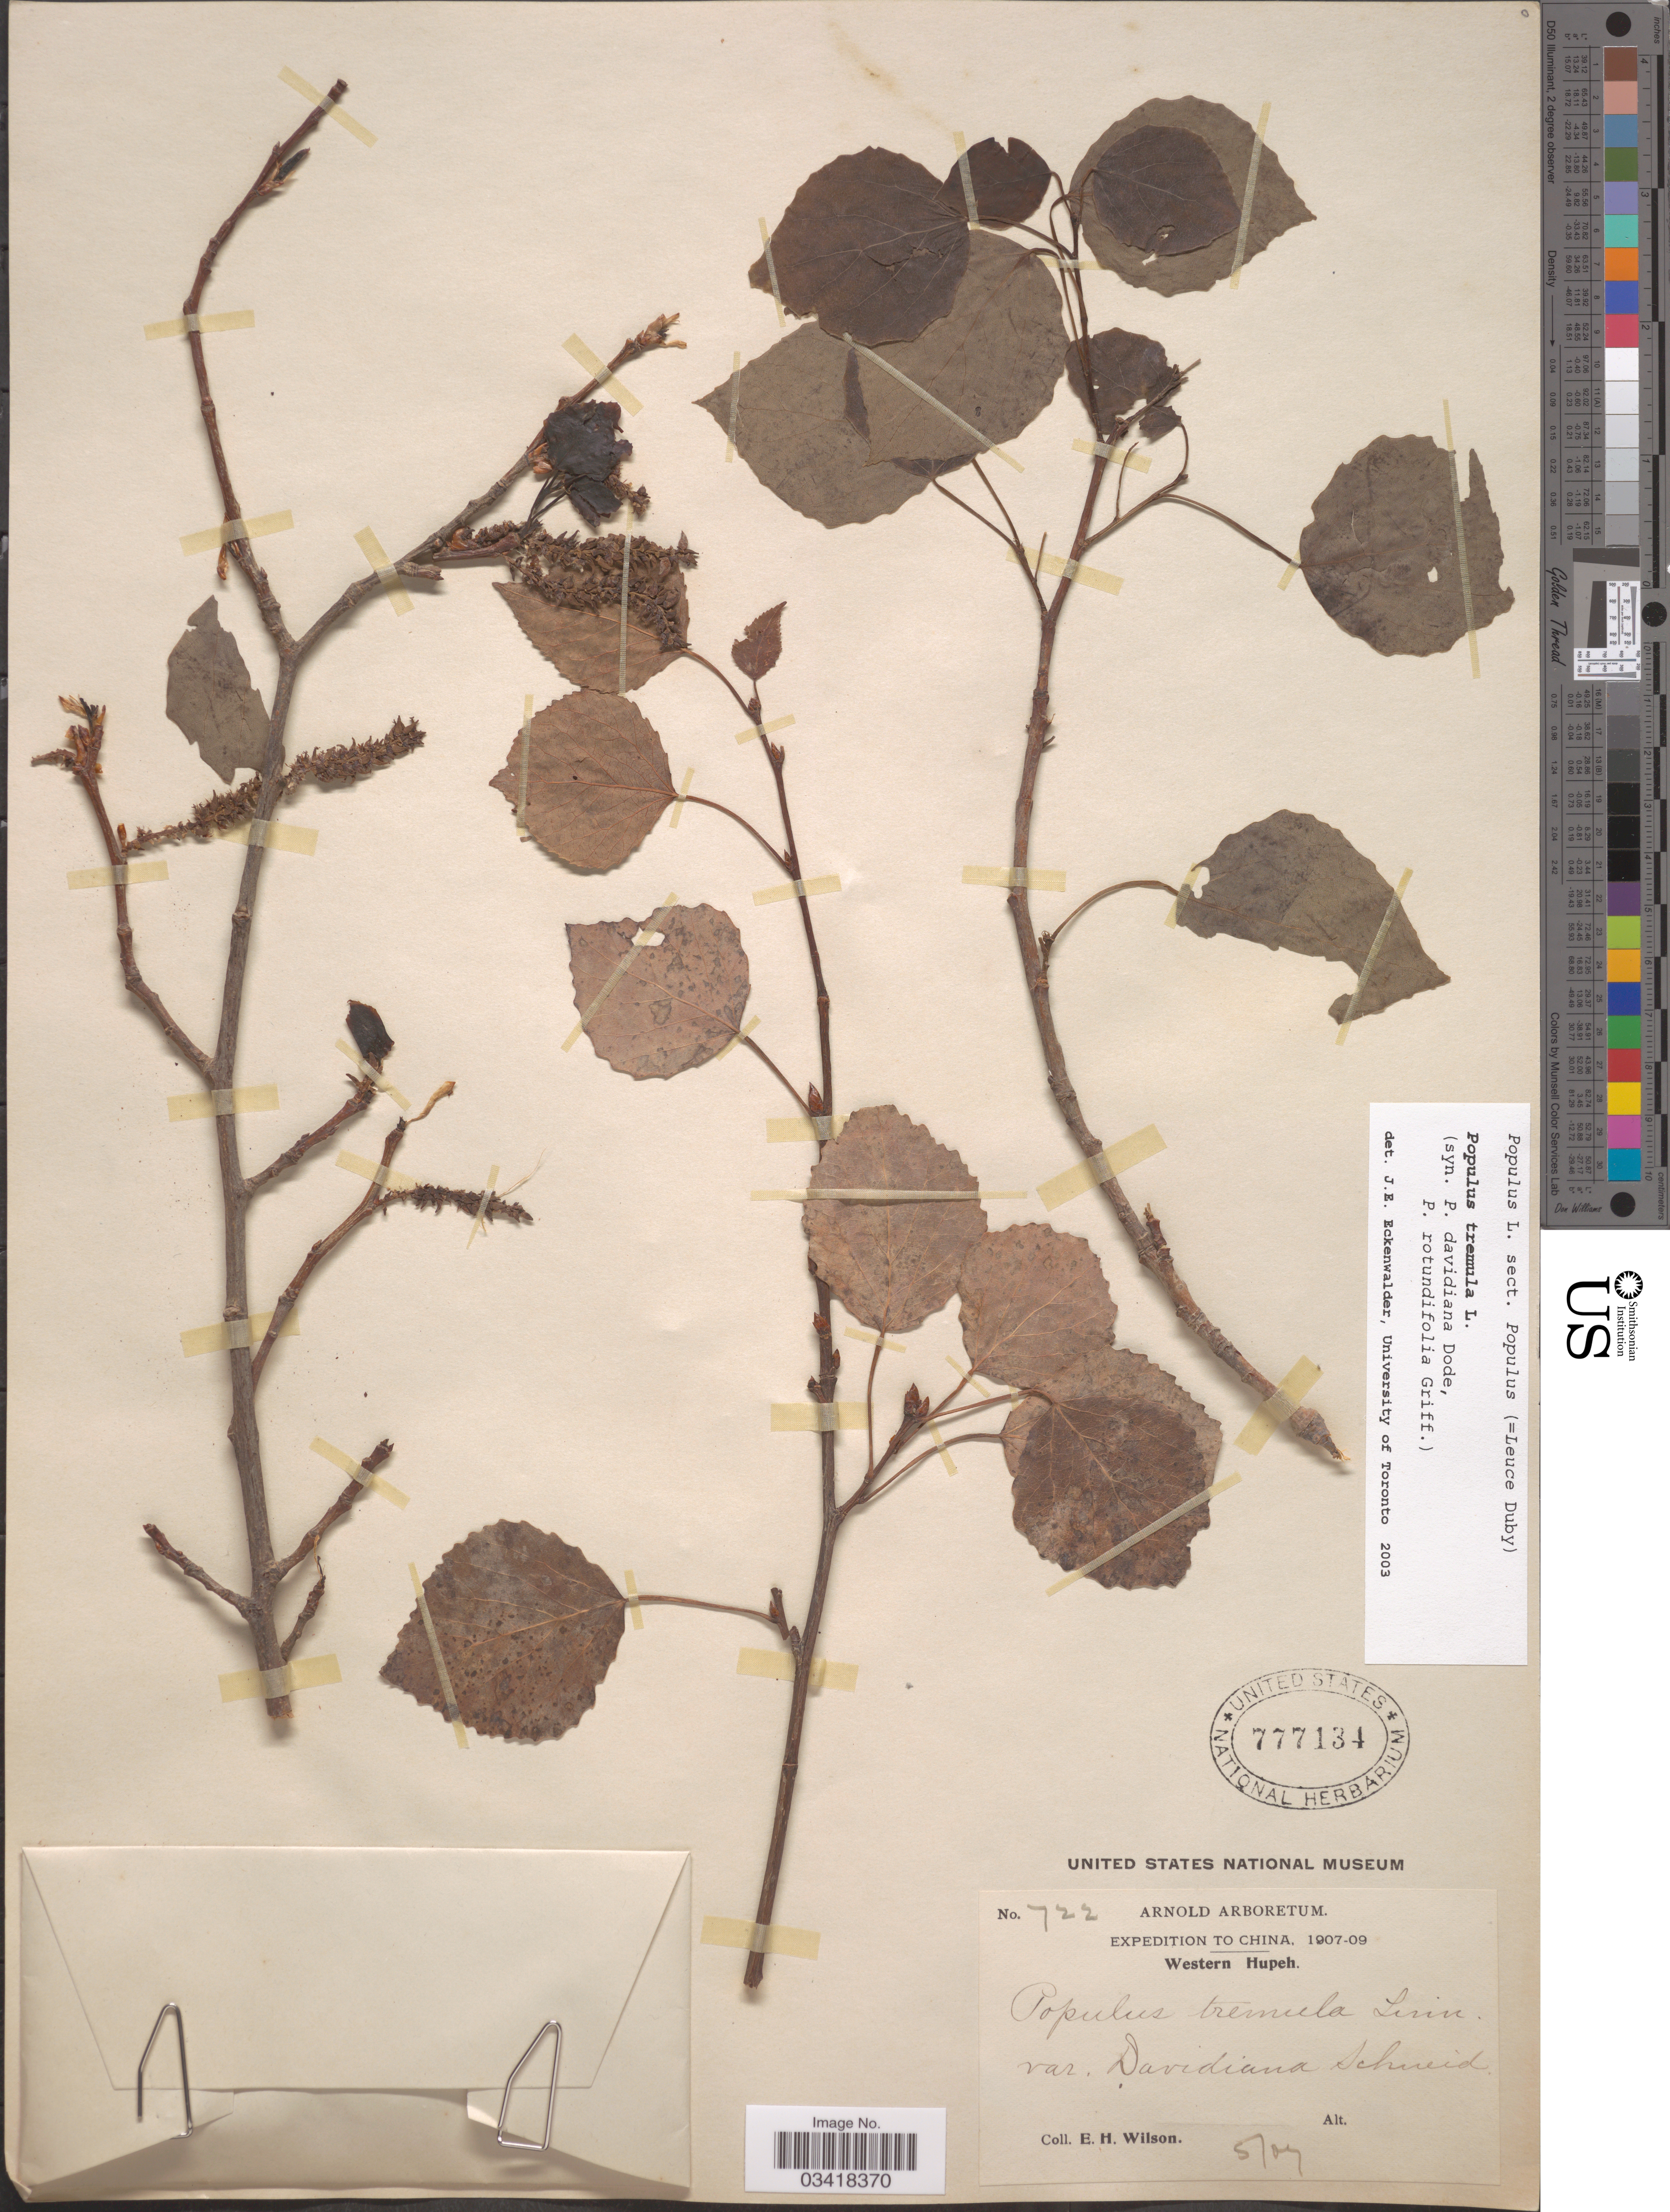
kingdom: Plantae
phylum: Tracheophyta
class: Magnoliopsida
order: Malpighiales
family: Salicaceae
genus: Populus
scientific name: Populus tremula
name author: L.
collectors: E. Wilson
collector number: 722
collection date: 1907-05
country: China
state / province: Hubei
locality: Western Hupeh.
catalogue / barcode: US 777134